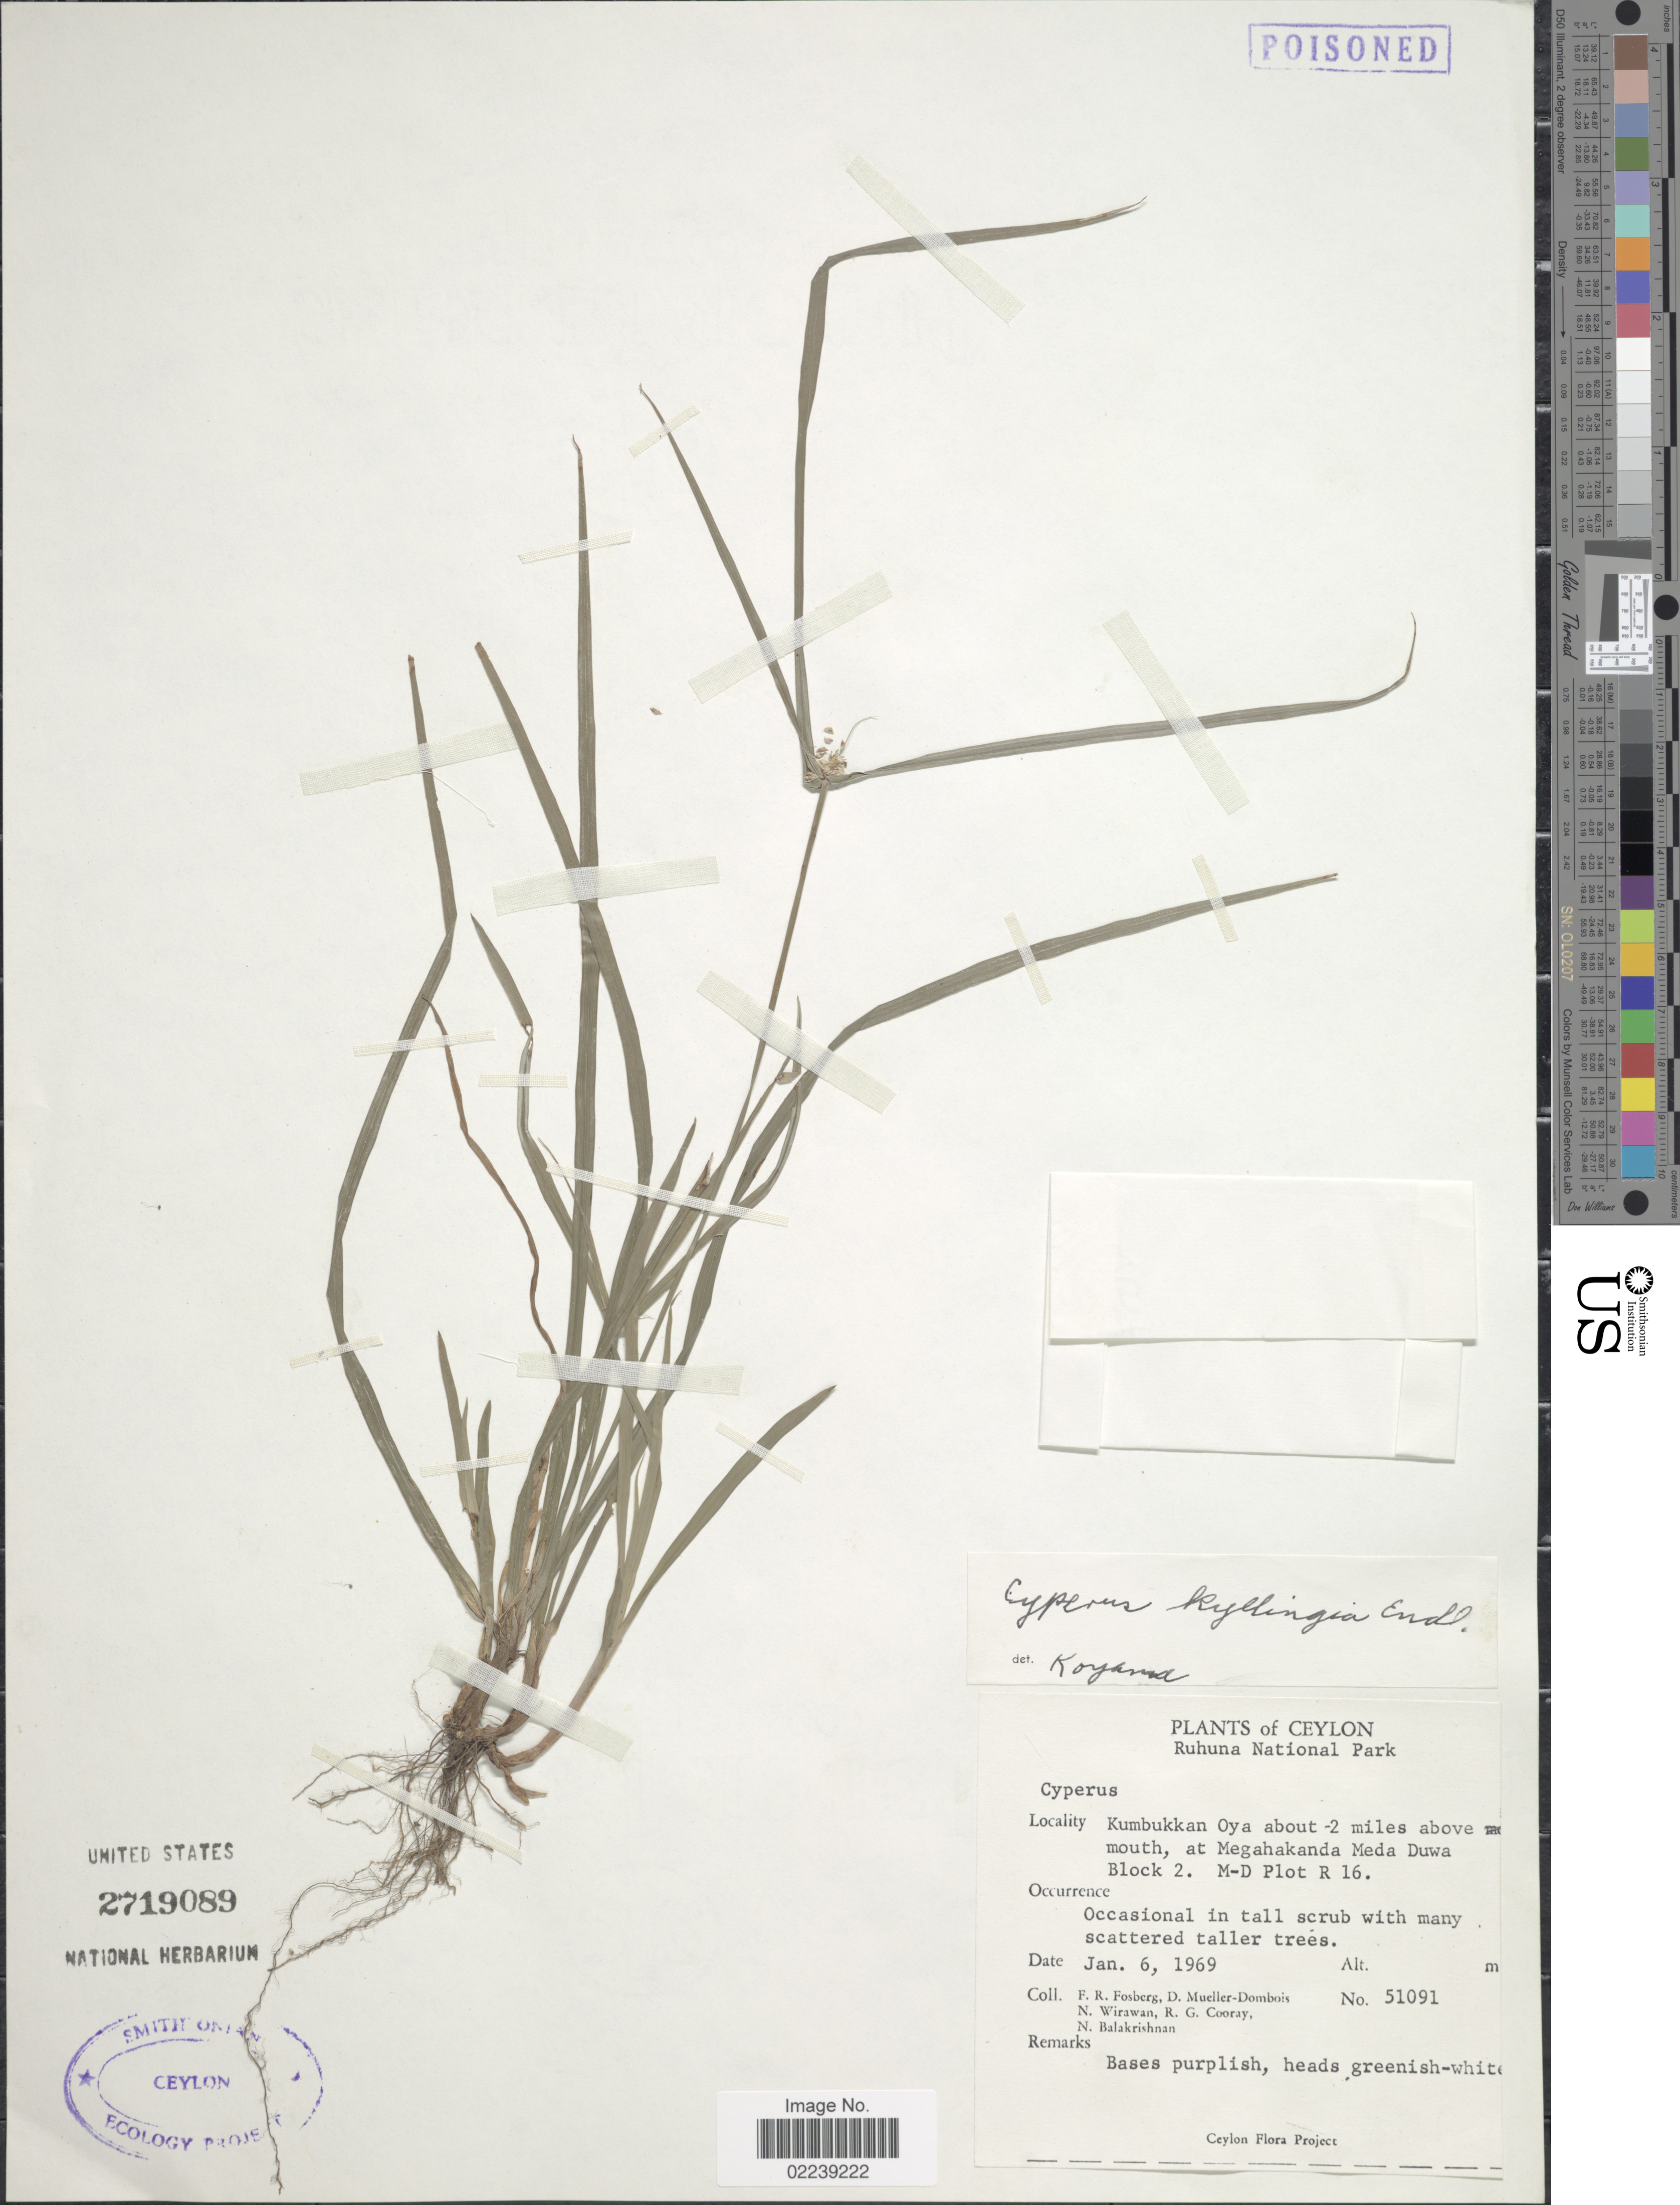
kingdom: Plantae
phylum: Tracheophyta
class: Liliopsida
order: Poales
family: Cyperaceae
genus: Cyperus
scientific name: Cyperus mindorensis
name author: (Steud.) Huygh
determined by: Strong, M. T., (US), Smithsonian Institution - National Museum of Natural History (UNITED STATES)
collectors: F. R. Fosberg, D. Meuller-Dombois, N. Wirawan, R. Cooray & N. Balakrishnan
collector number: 51091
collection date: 1969-01-06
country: Sri Lanka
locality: Ceylon. Kumbukkan Oya about 2 miles above mouth, at Megahakanda Meda Duwa Block 2. M-D Plot R 16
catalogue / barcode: US 2719089